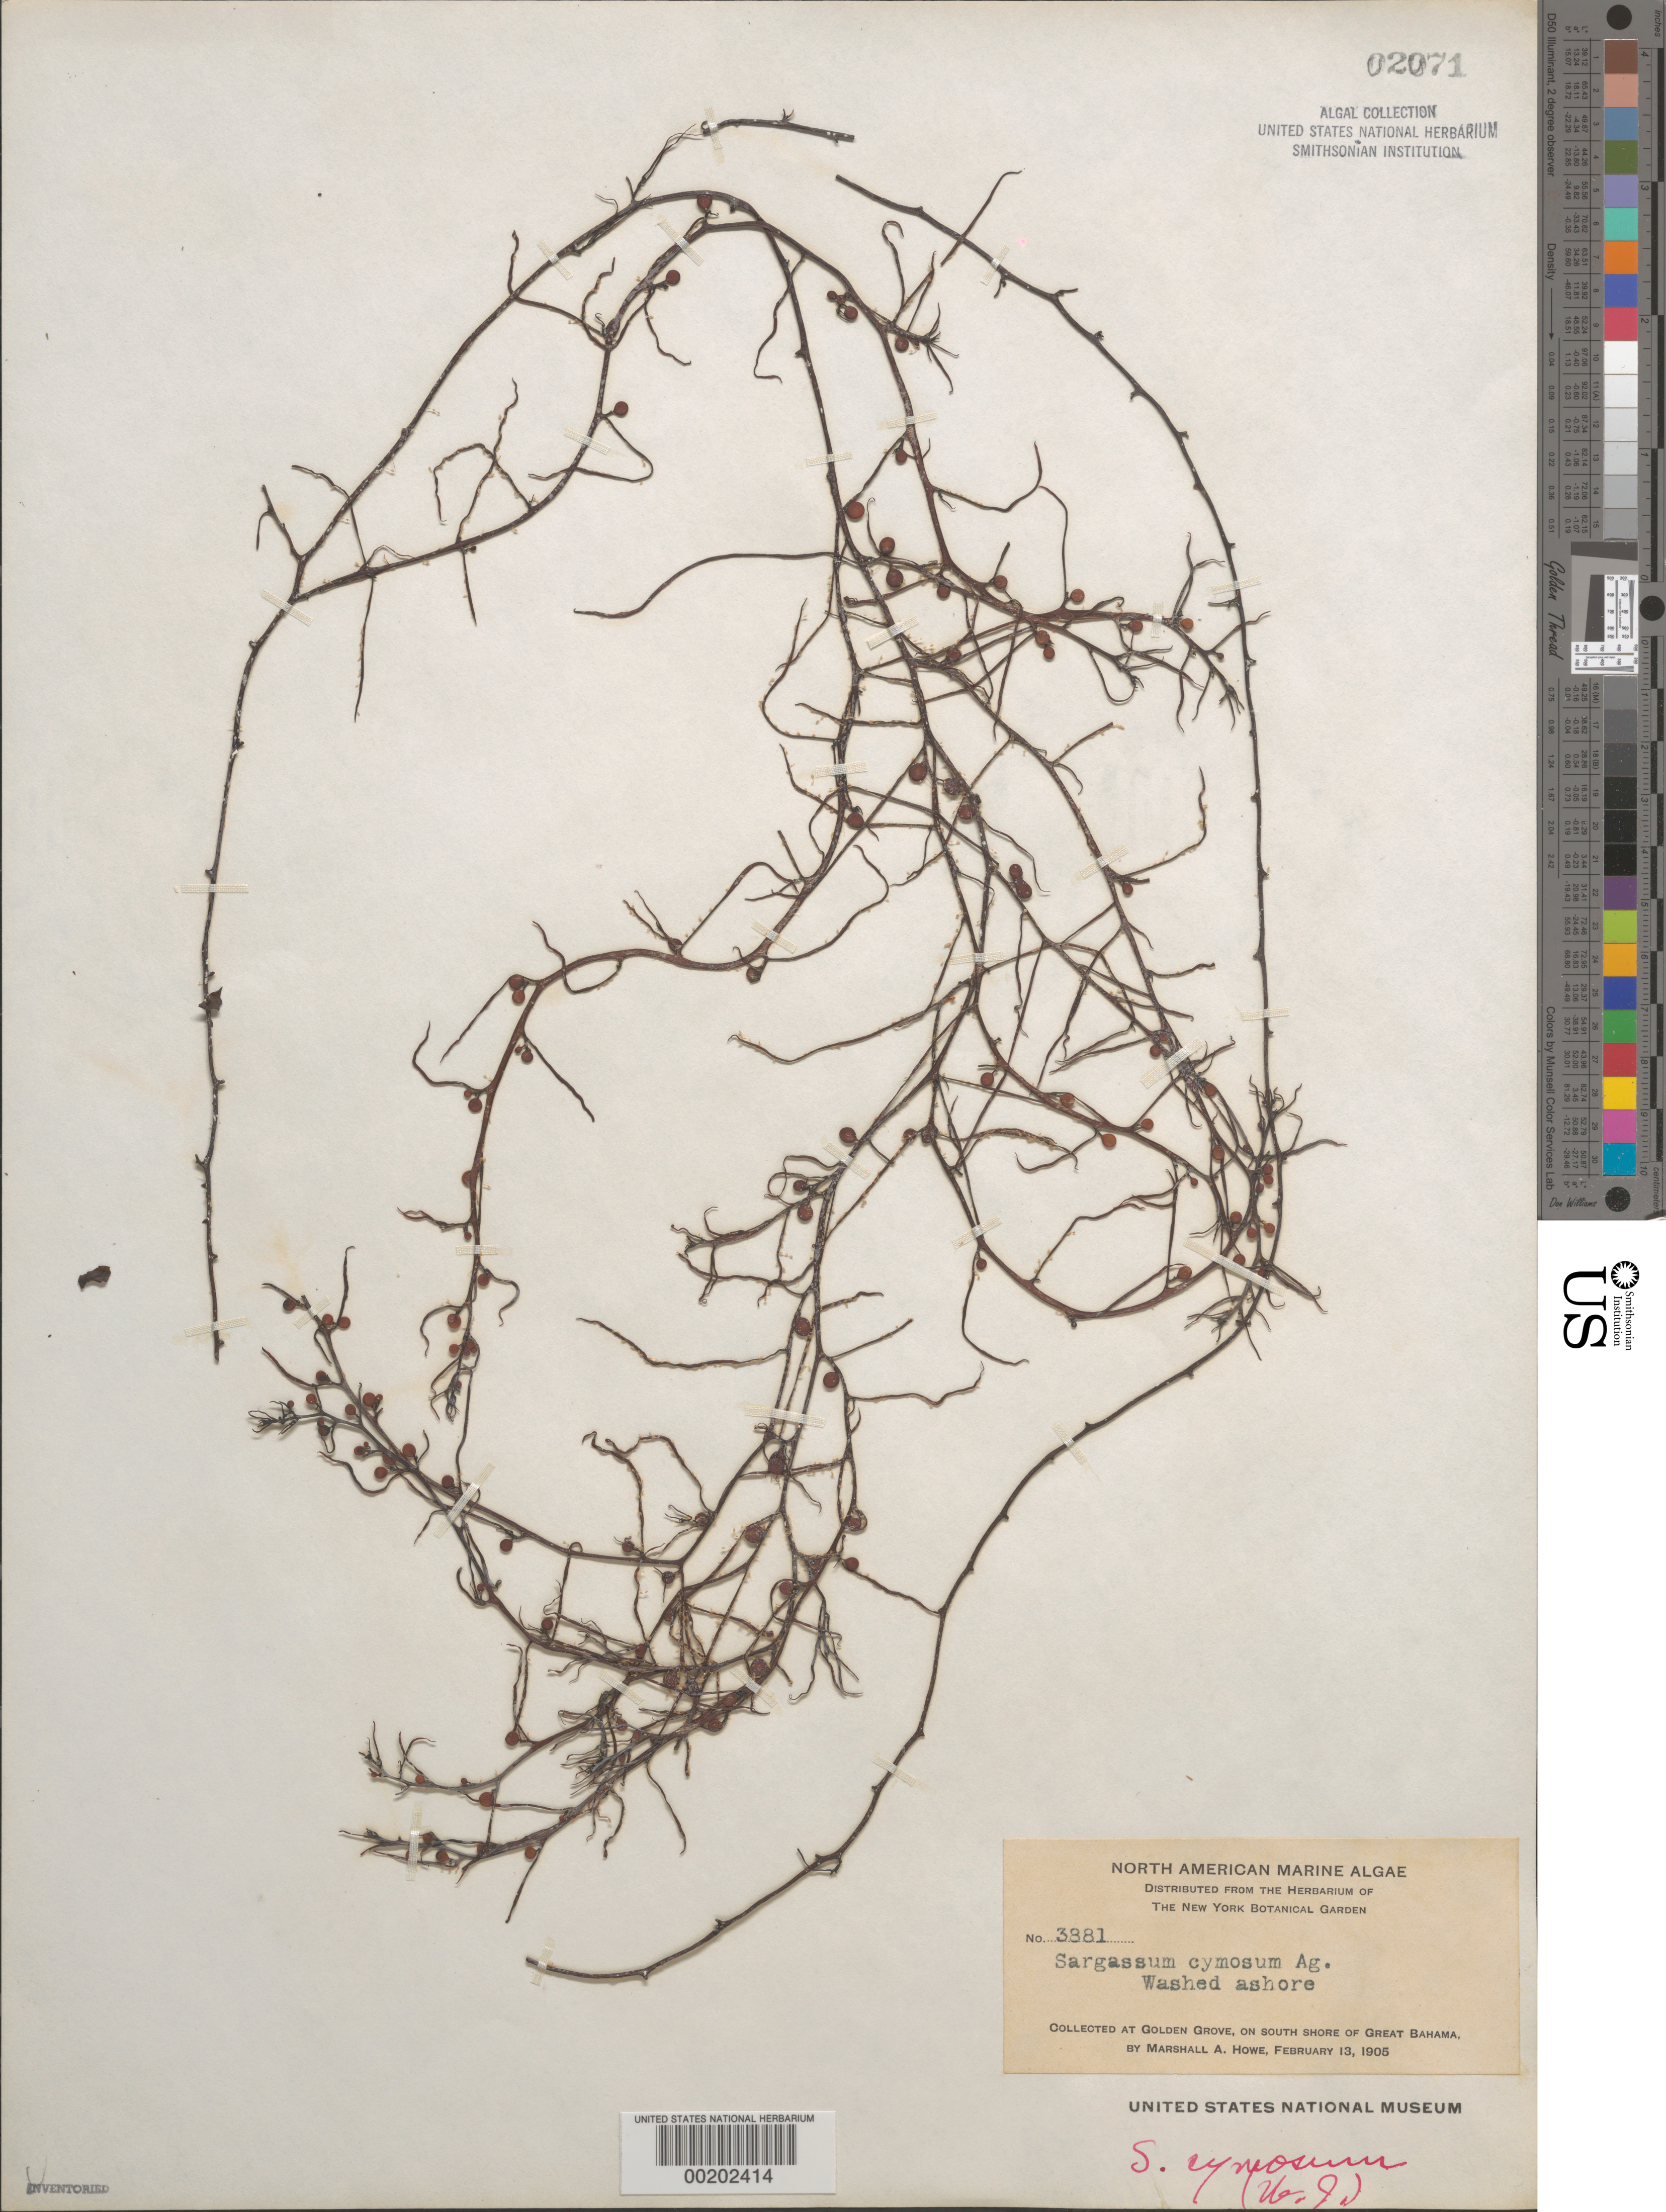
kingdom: Chromista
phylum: Ochrophyta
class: Phaeophyceae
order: Fucales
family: Sargassaceae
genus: Sargassum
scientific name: Sargassum cymosum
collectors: M. A. Howe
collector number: MAH 3881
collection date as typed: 13 Feb 1905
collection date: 1905-02-13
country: Bahamas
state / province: Grand Bahama Island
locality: Golden grove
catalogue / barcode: US 2071